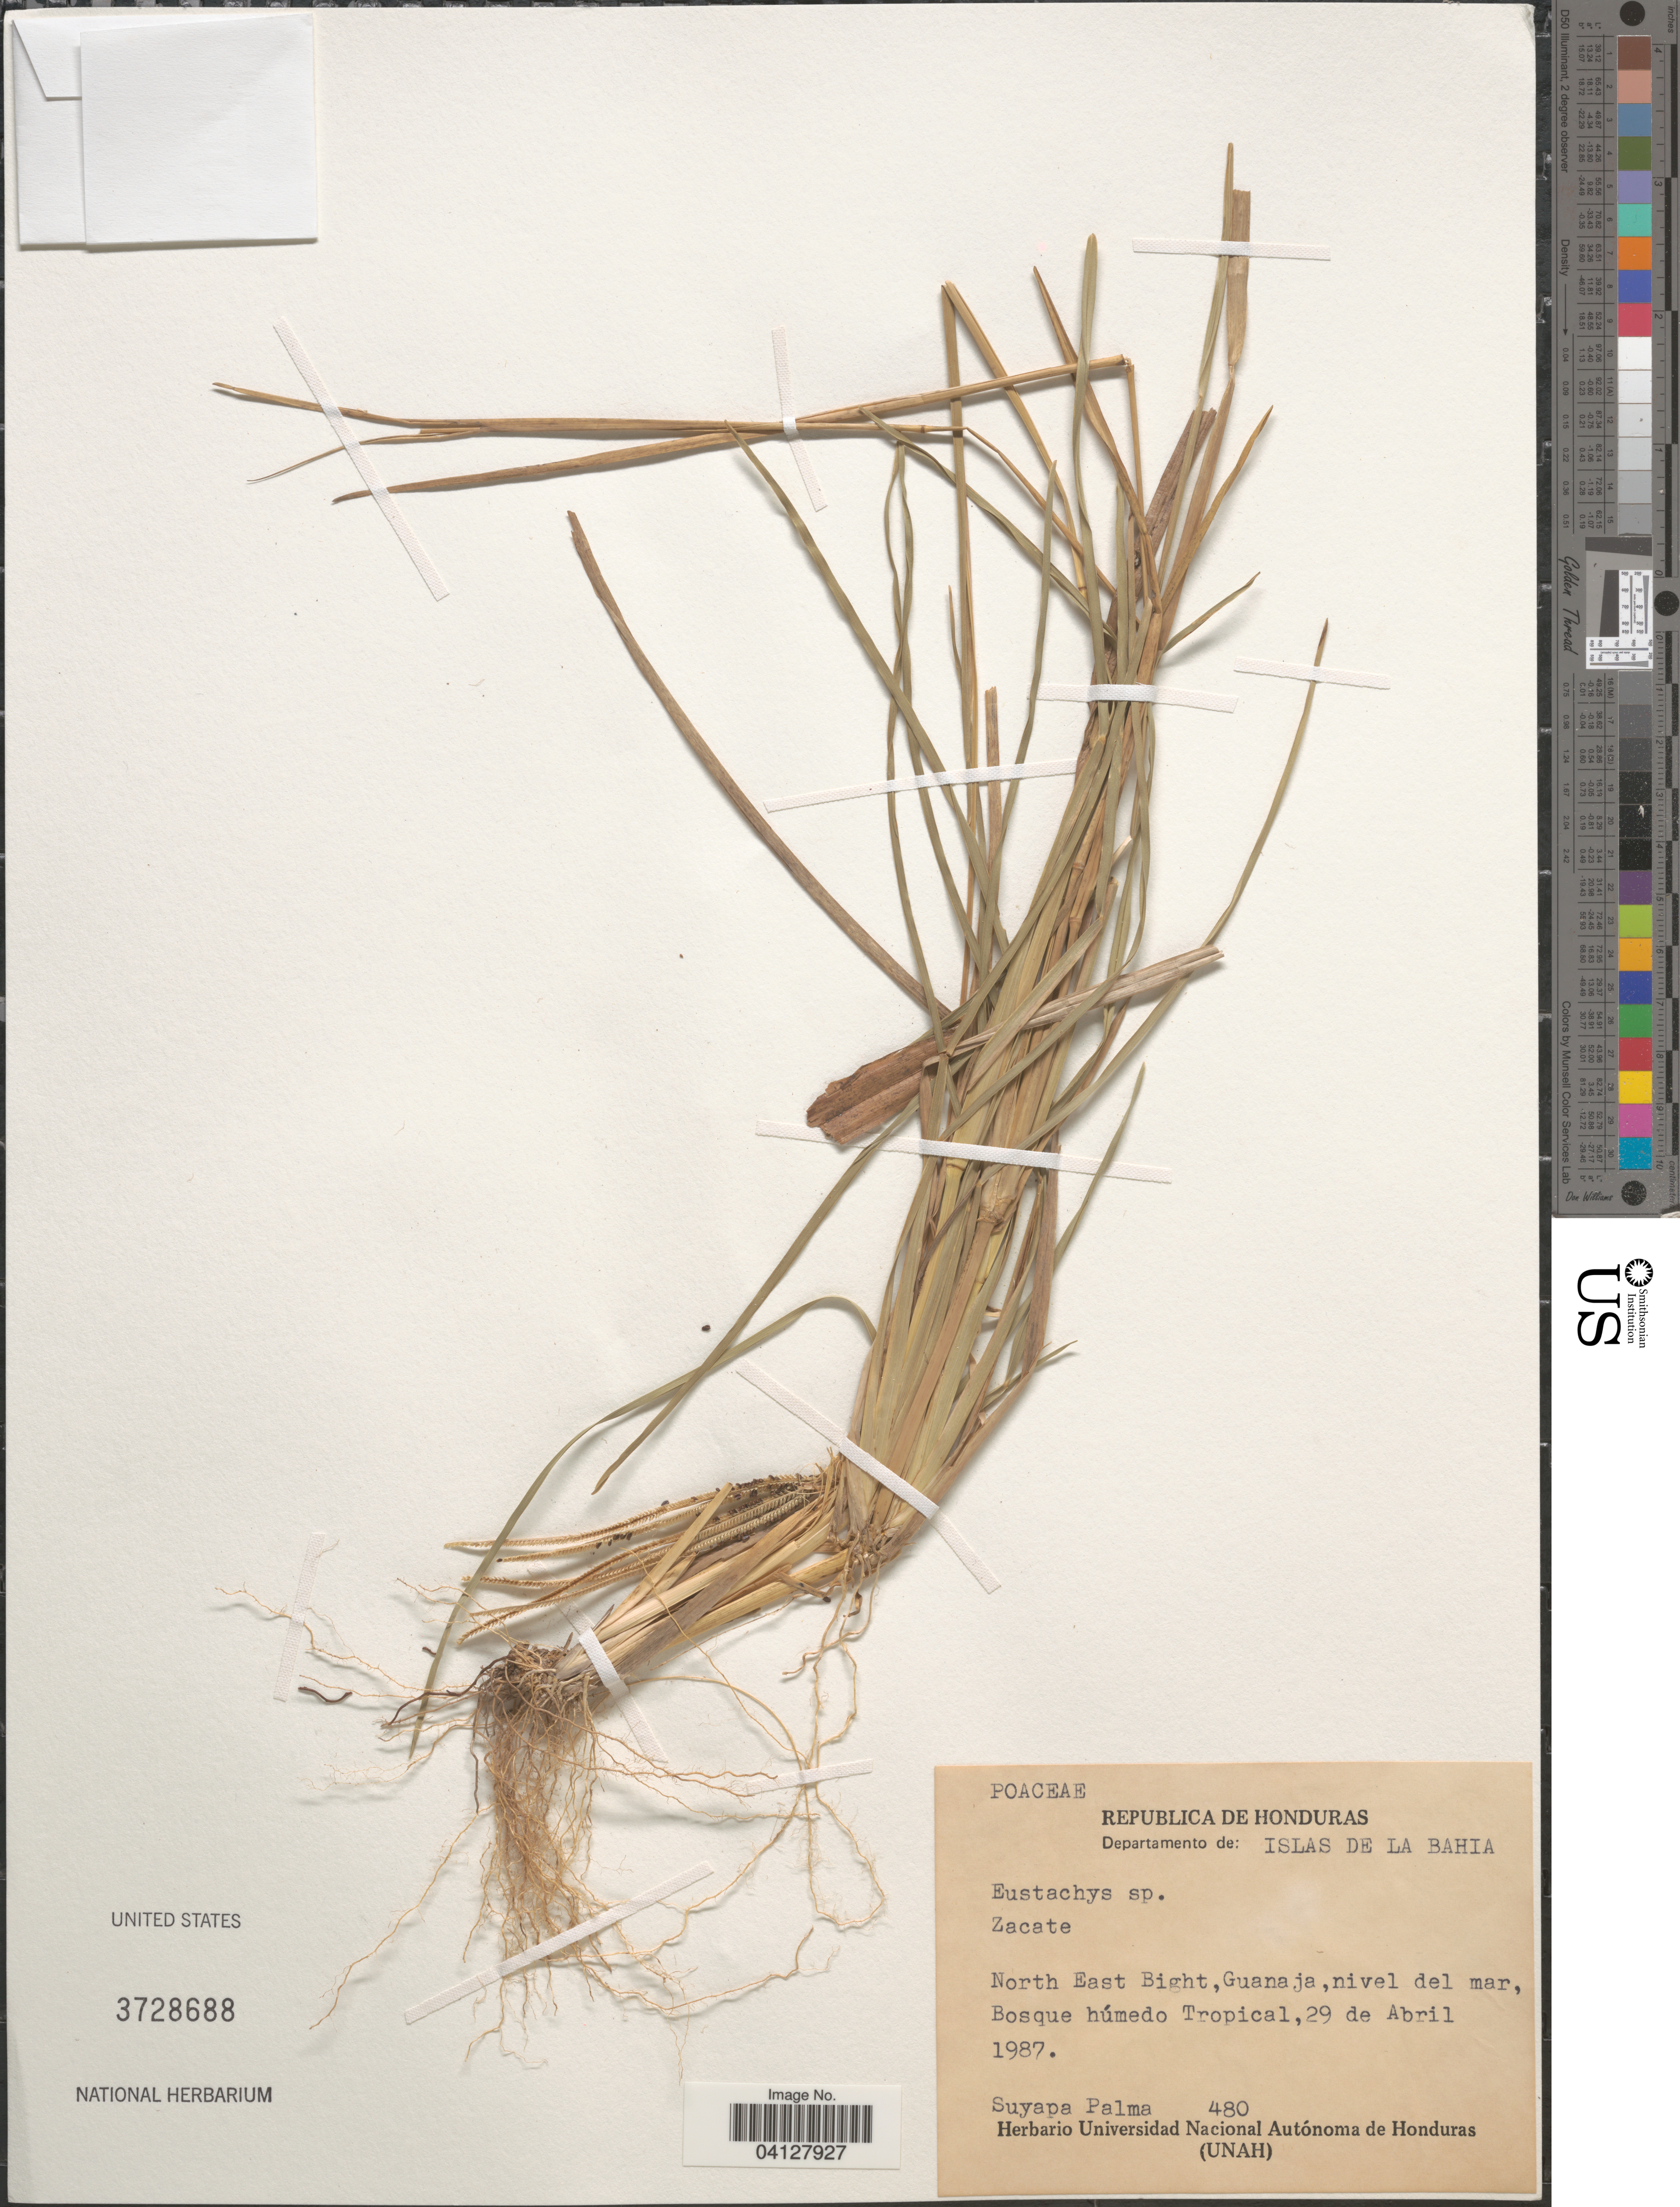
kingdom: Plantae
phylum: Tracheophyta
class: Liliopsida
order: Poales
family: Poaceae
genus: Eustachys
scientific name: Eustachys sp.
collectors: S. Palma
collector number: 480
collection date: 1987-04-29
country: Honduras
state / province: Islas de la Bahía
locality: North East Bight, Guanaja.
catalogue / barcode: US 3728688